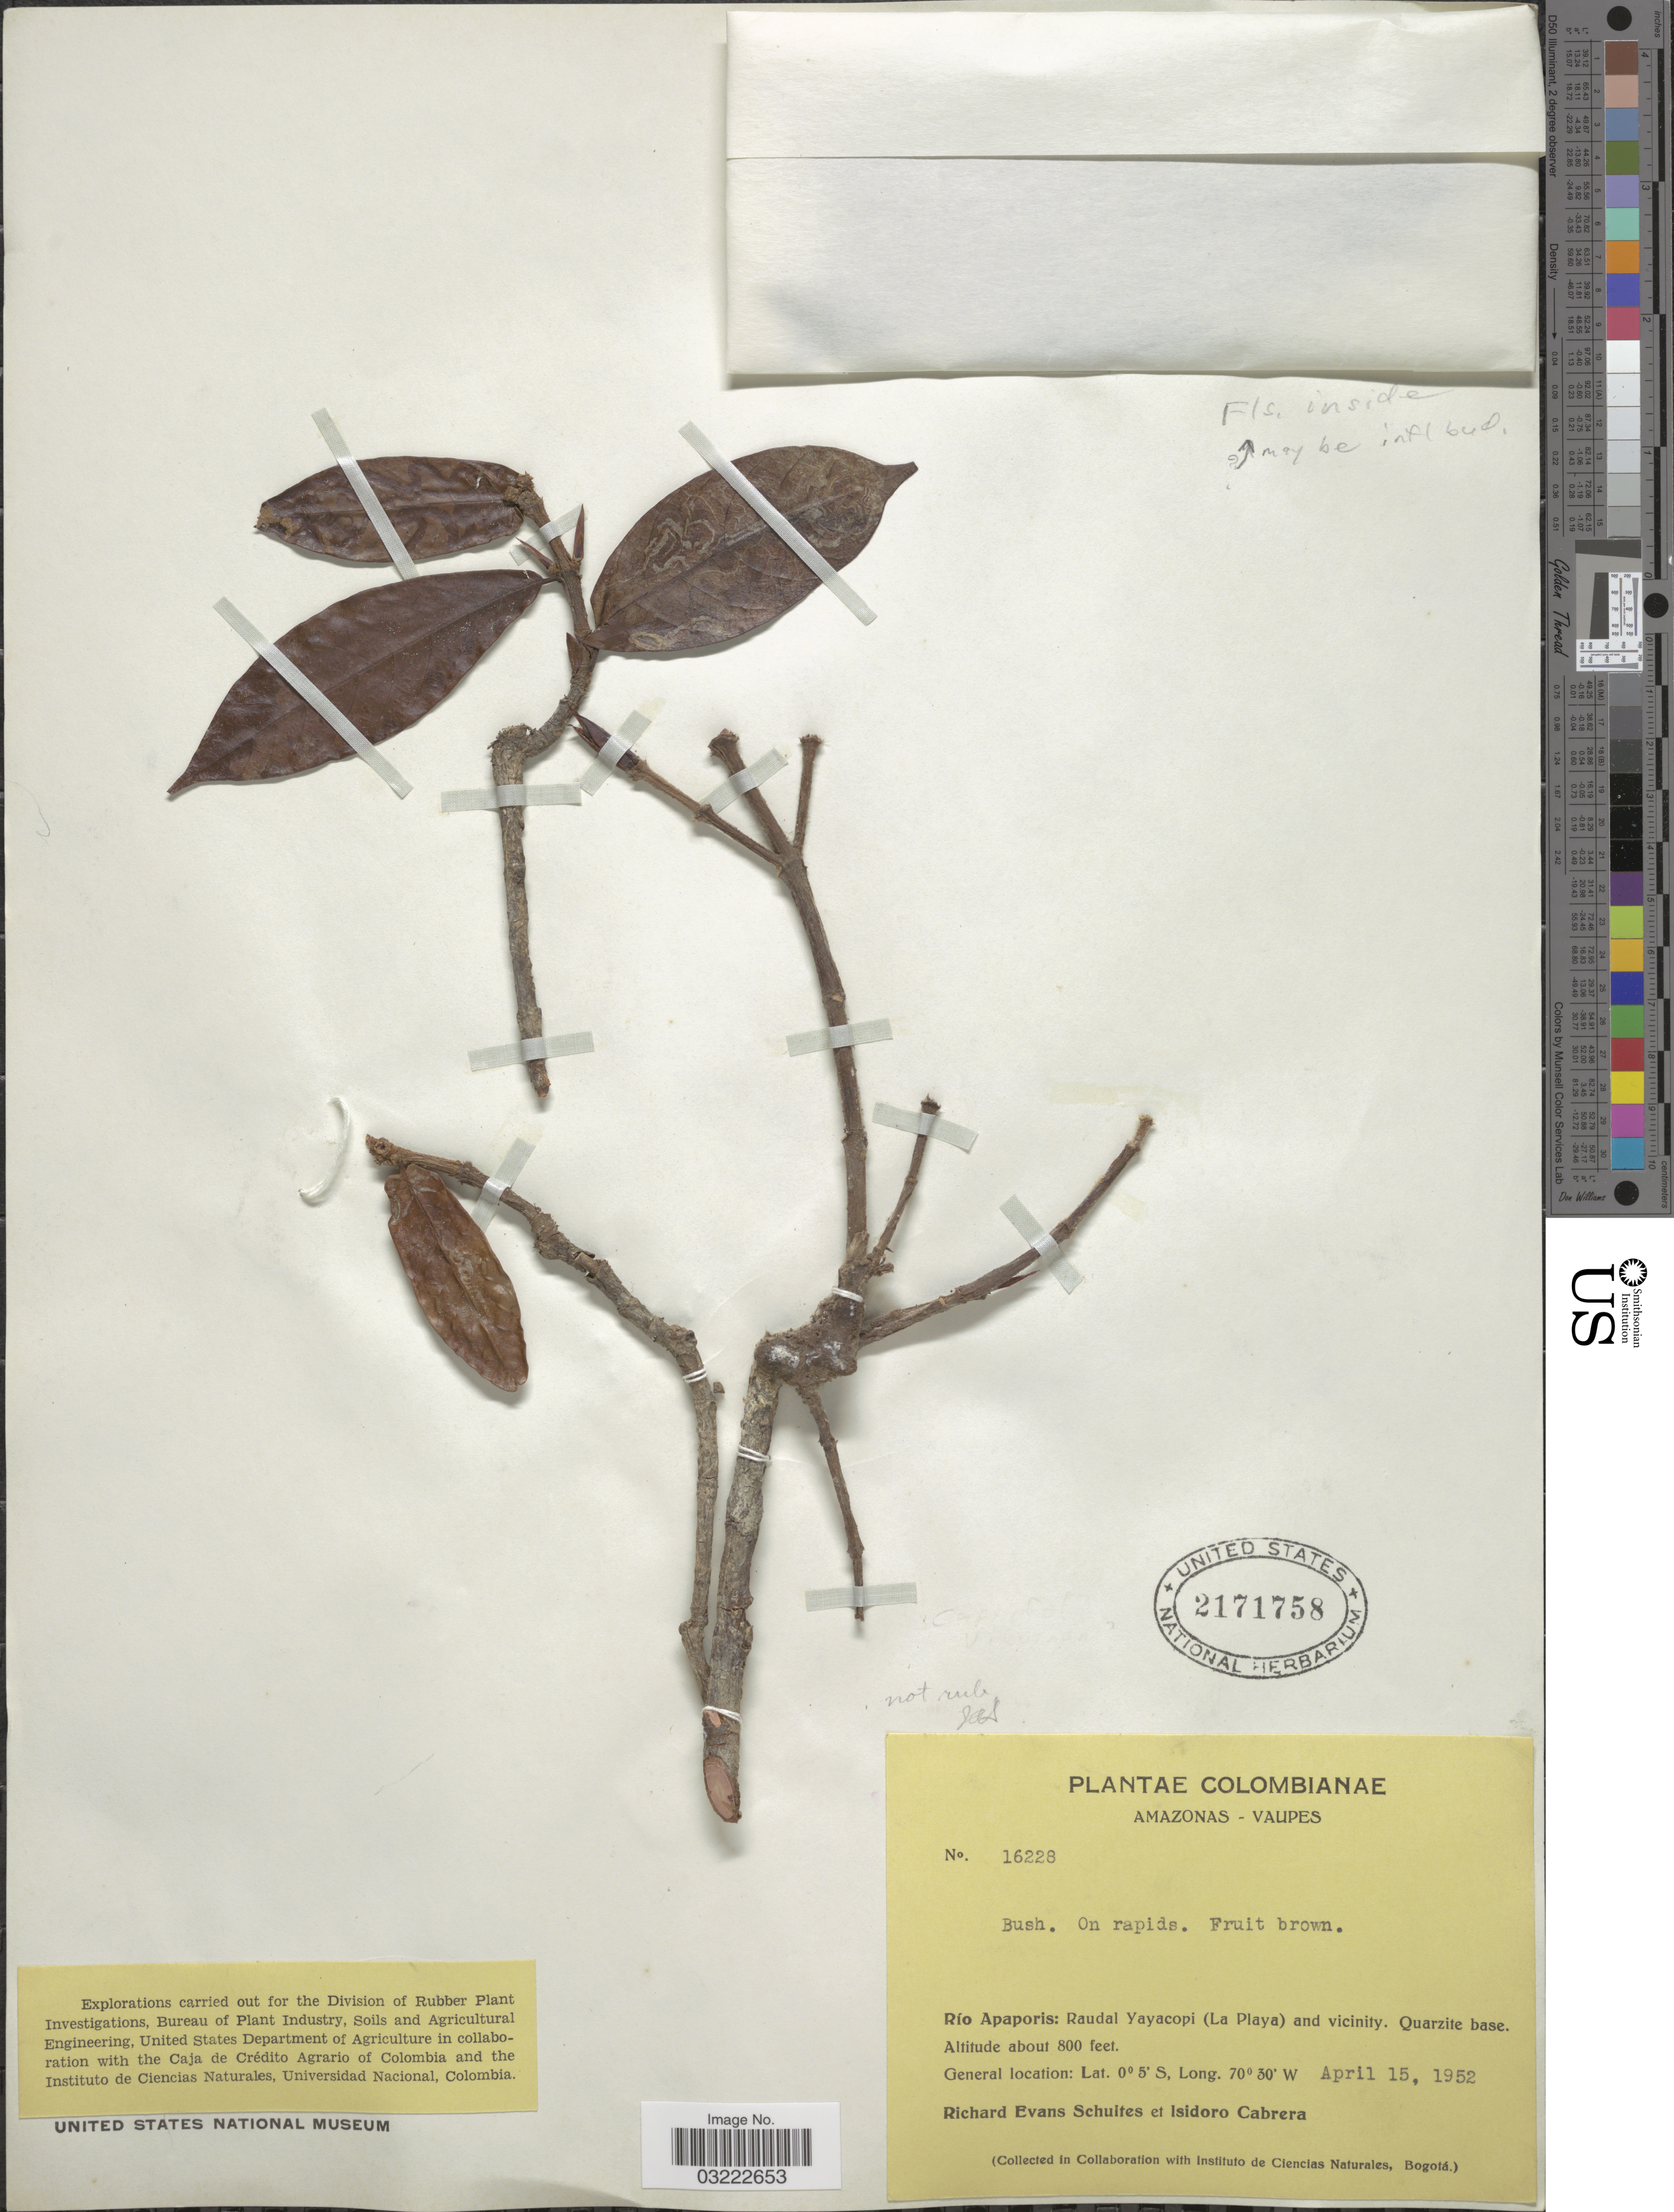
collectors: R. E. Schultes & I. Cabrera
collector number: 16228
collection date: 1952-04-15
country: Colombia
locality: Amazonas-Vaupes, Río Apaporis: Raudal Yayacopi (La Playa) and vicinity.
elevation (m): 244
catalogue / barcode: US 2171758